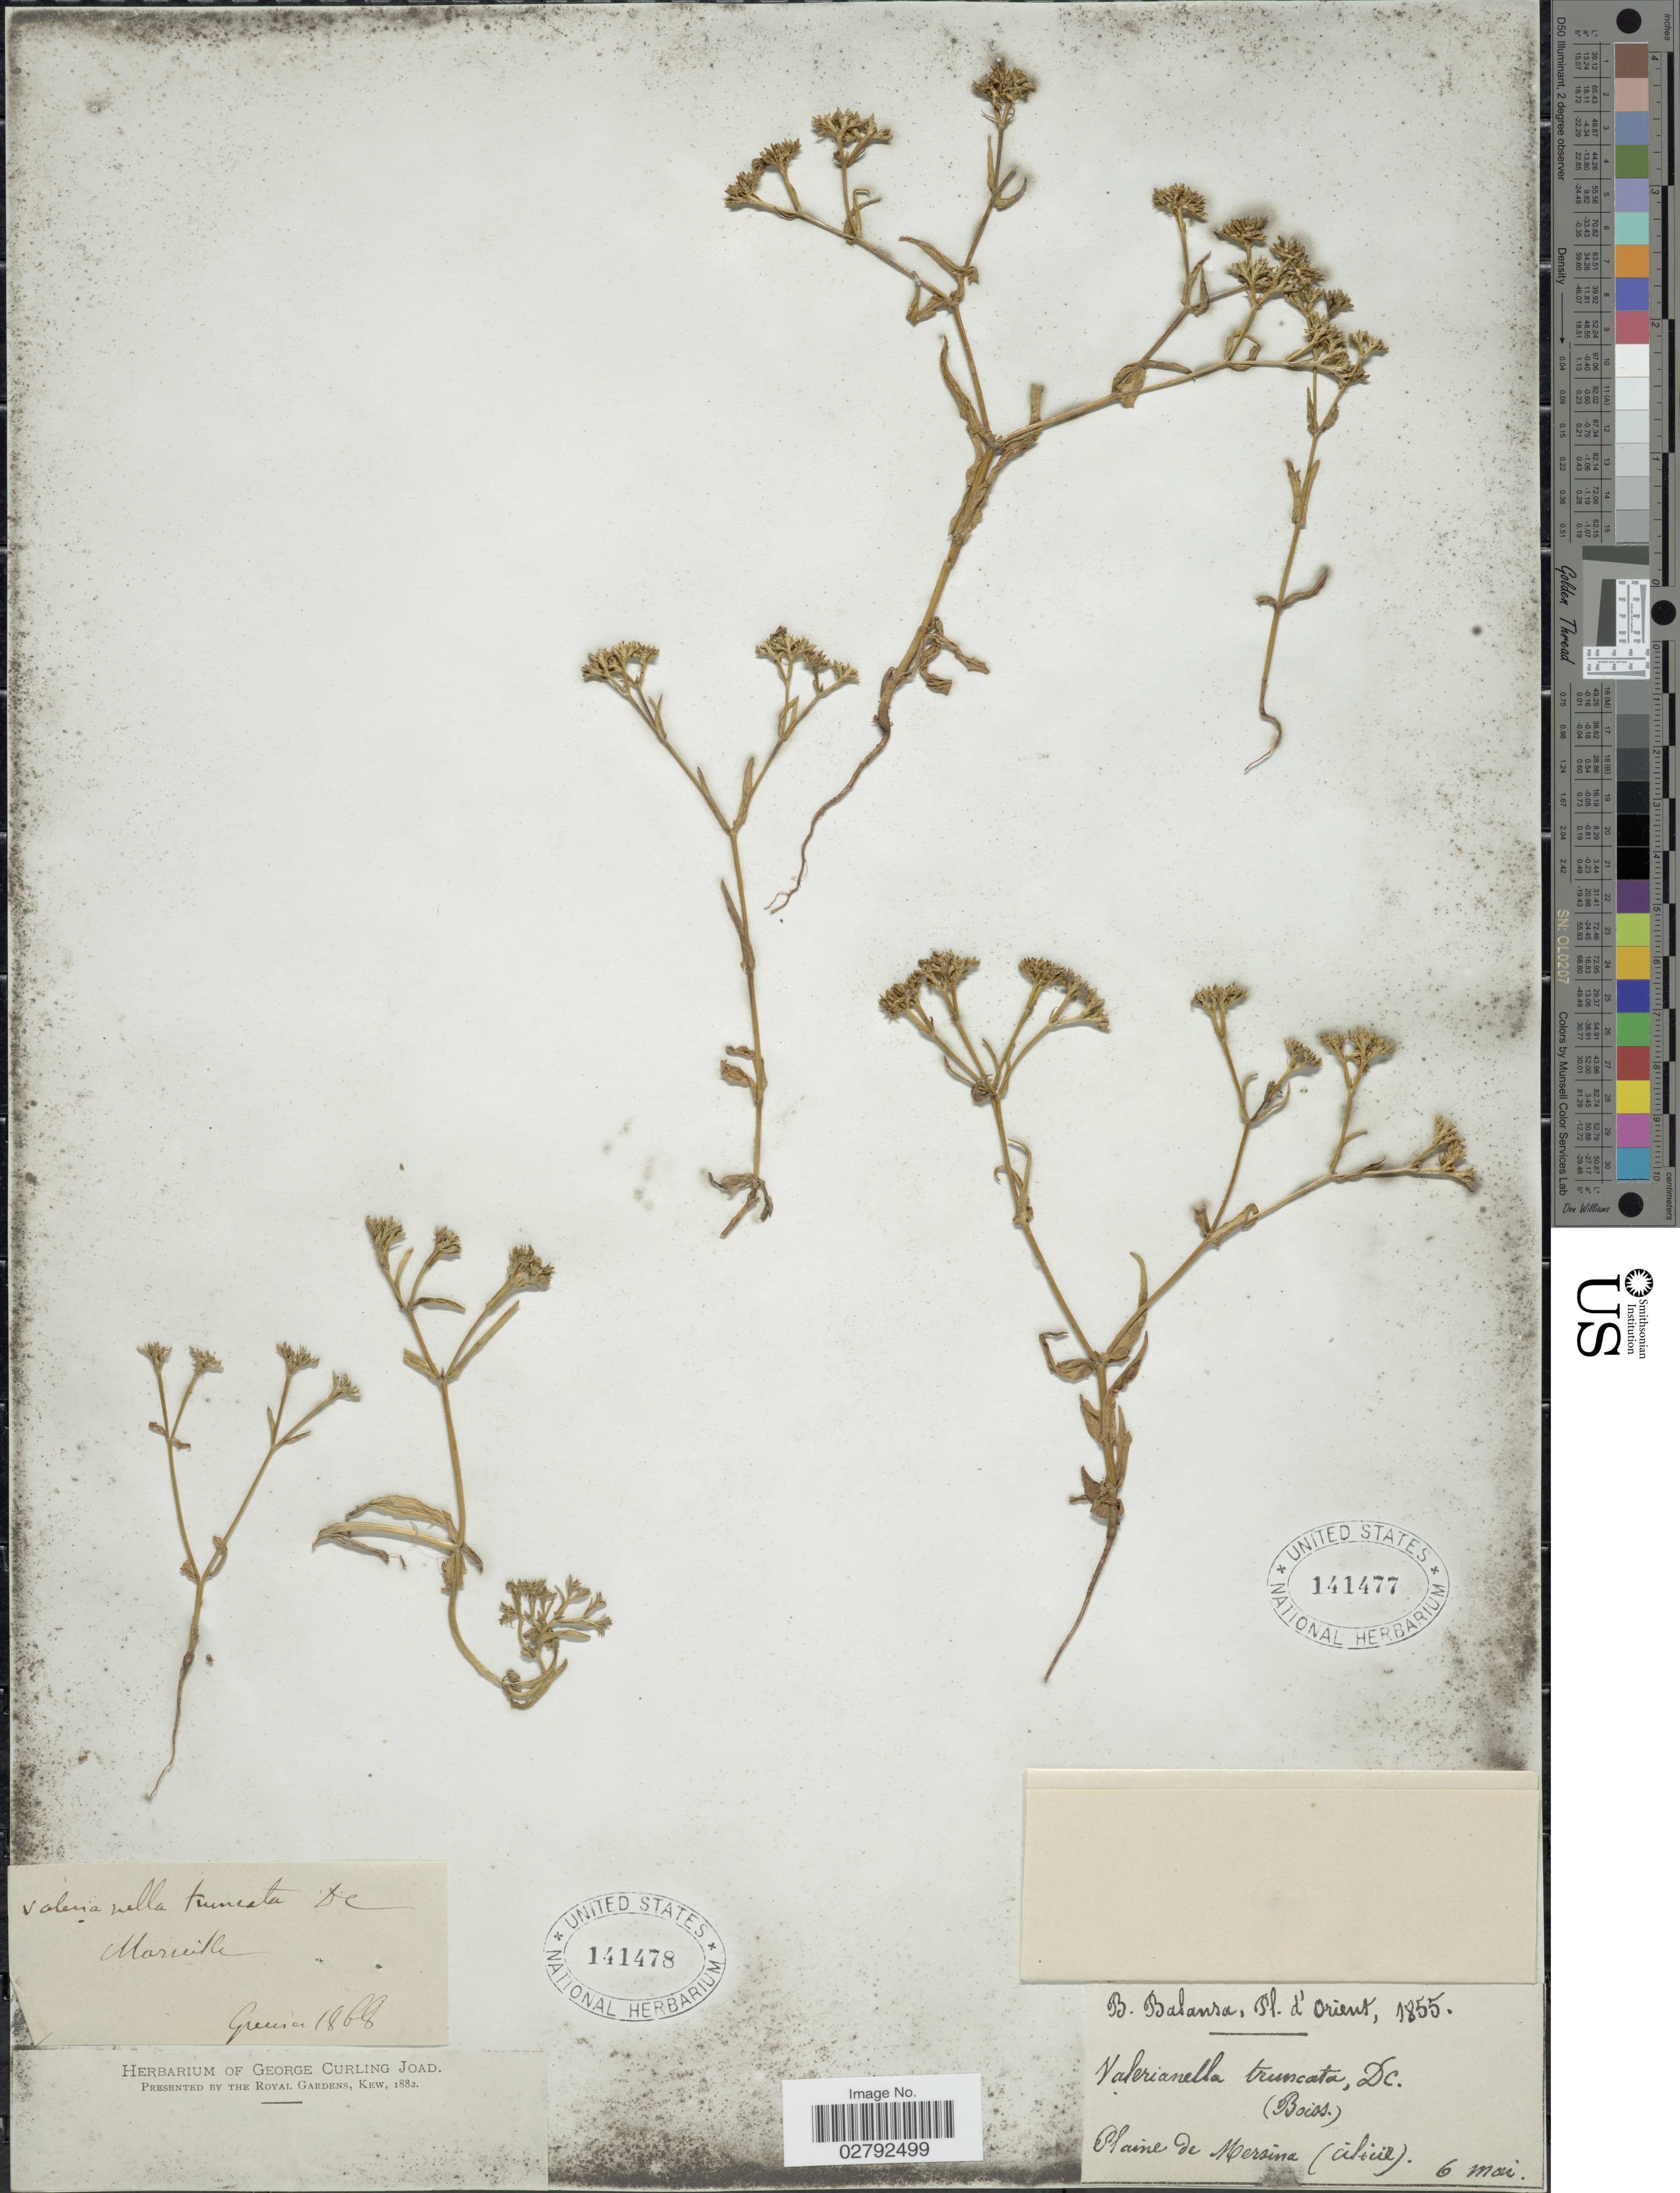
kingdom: Plantae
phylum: Tracheophyta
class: Magnoliopsida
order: Dipsacales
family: Caprifoliaceae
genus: Valerianella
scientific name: Valerianella truncata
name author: (Rchb.) Betcke.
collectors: B. Balansa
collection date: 1855-05-06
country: Turkey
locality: Plaine de Mersina (Cilicia)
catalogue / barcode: US 141478-2